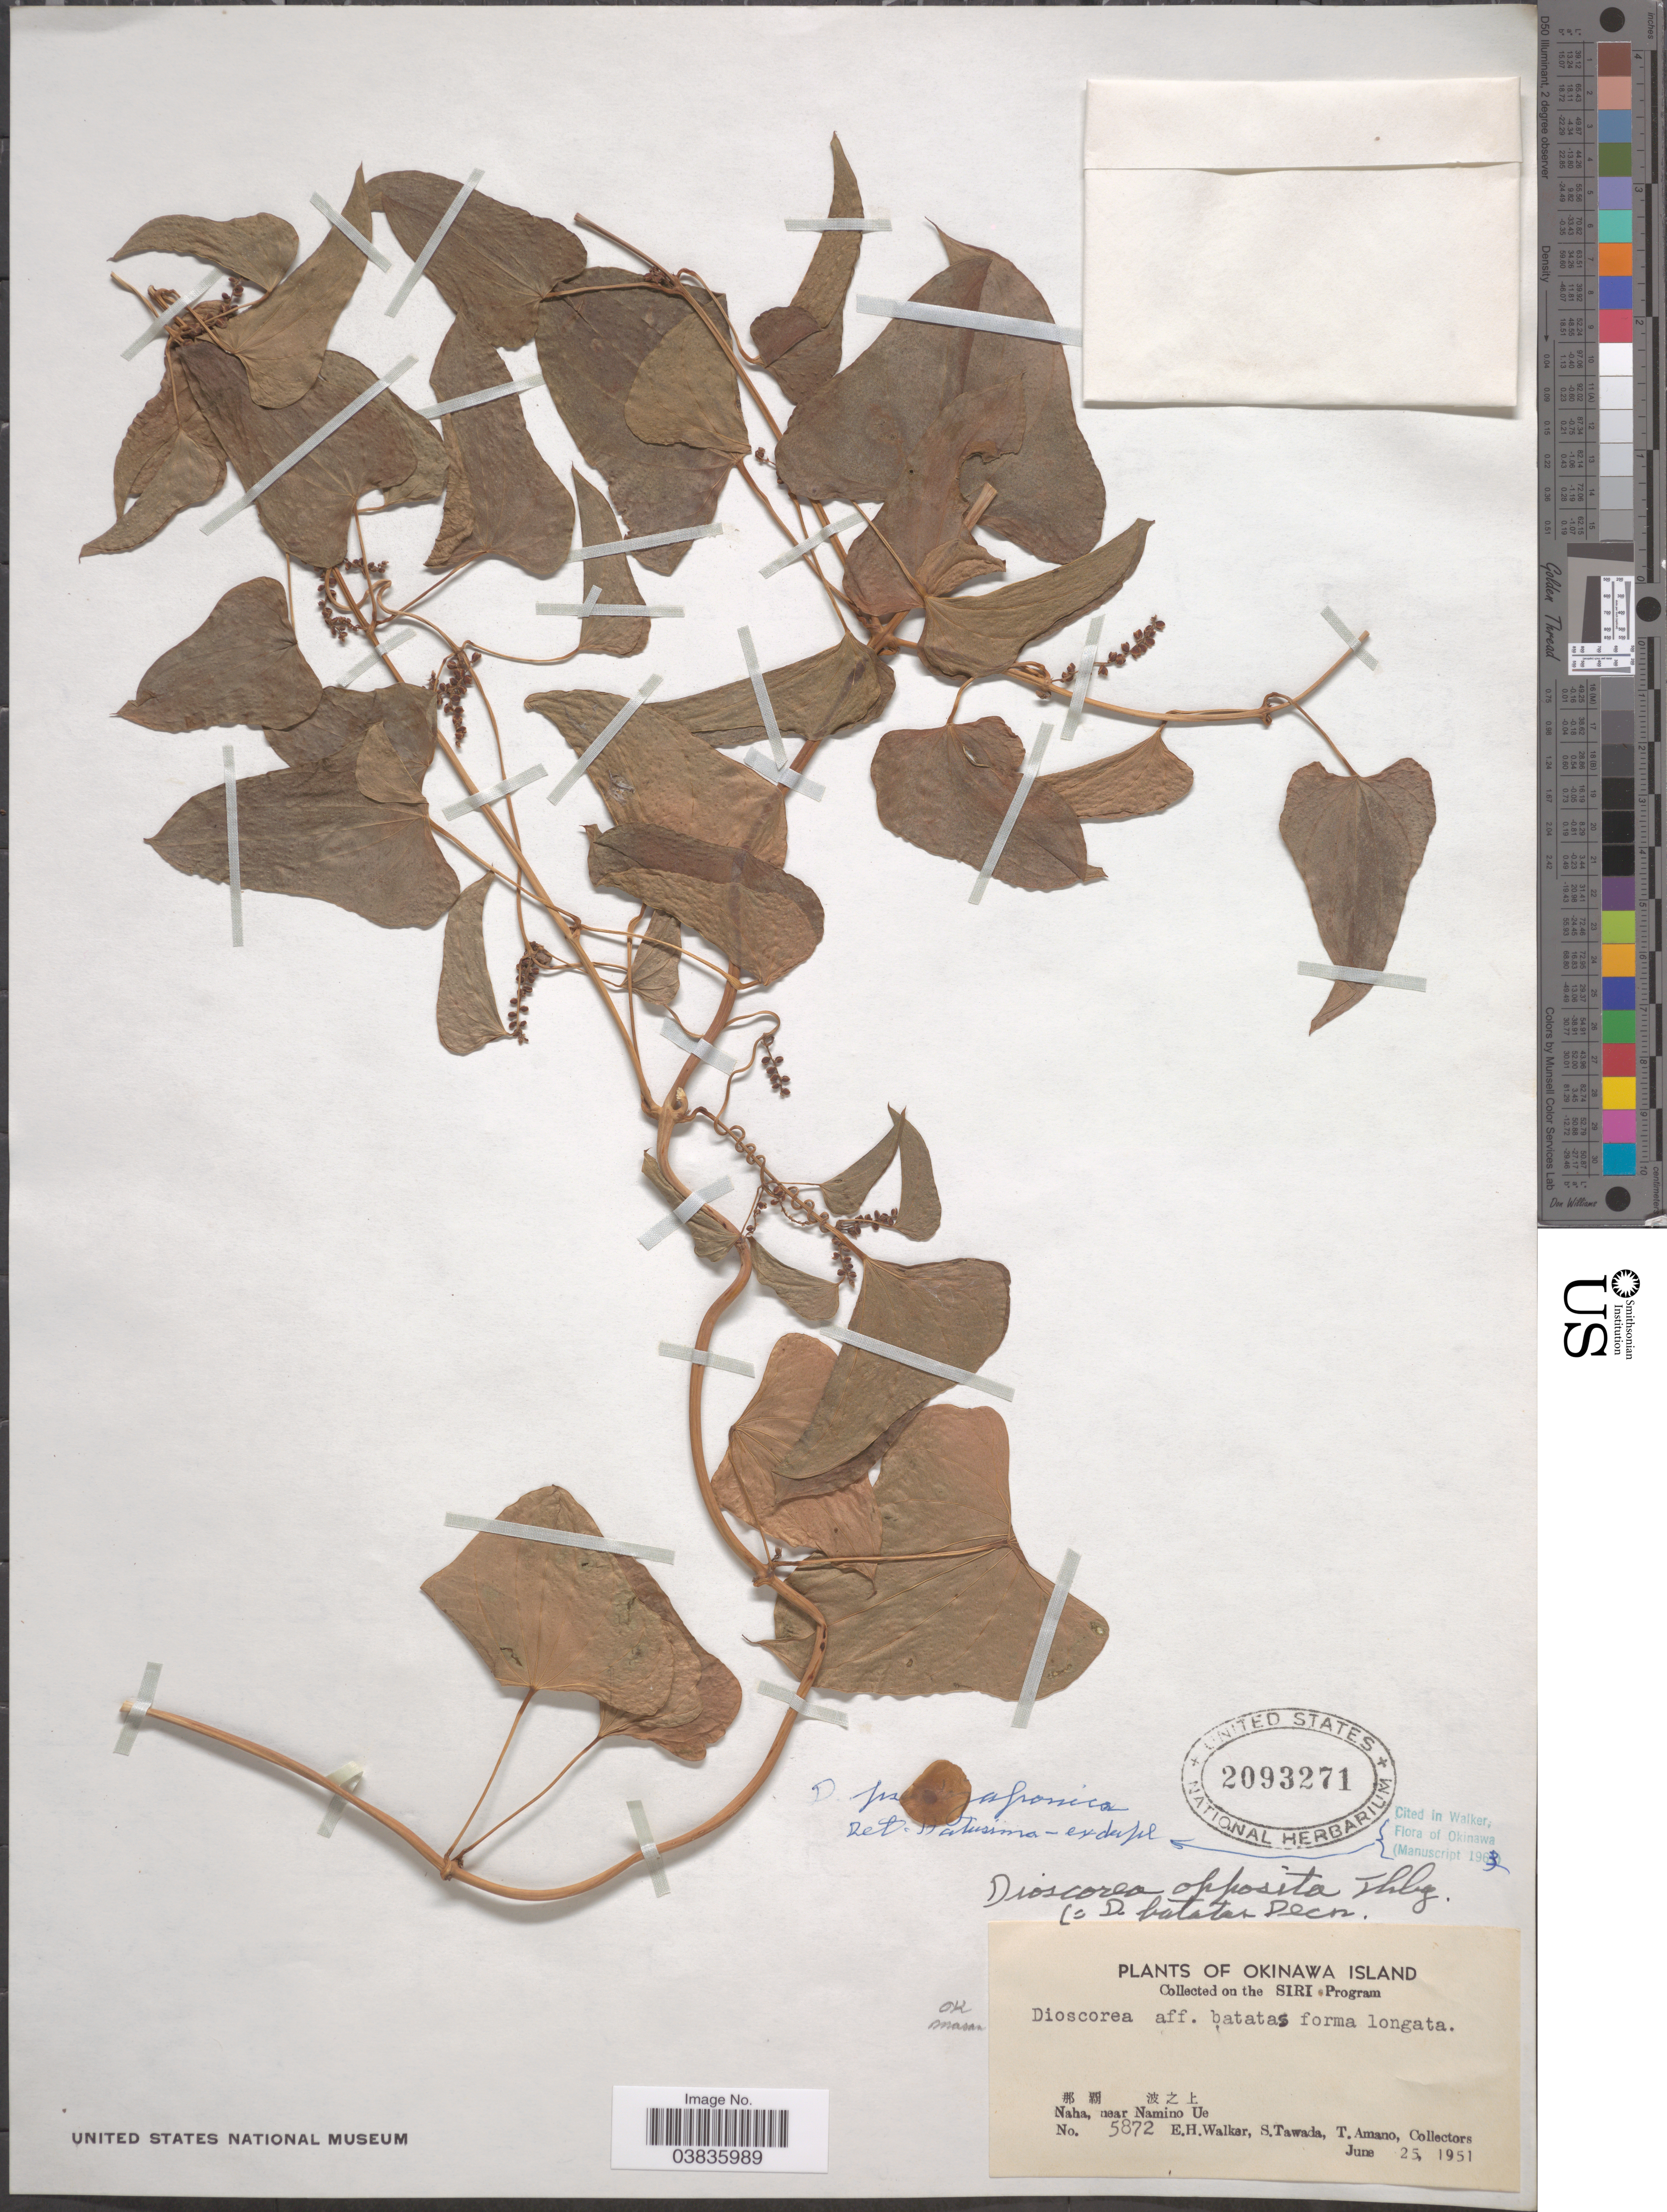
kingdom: Plantae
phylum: Tracheophyta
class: Liliopsida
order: Dioscoreales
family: Dioscoreaceae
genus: Dioscorea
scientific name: Dioscorea pseudojaponica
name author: Hayata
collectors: E. H. Walker, S. Tawada & T. Amano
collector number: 5872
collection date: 1951-06-25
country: Japan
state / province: Okinawa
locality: Okinawa Island. X. Naha, near Namino Ue.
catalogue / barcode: US 2093271